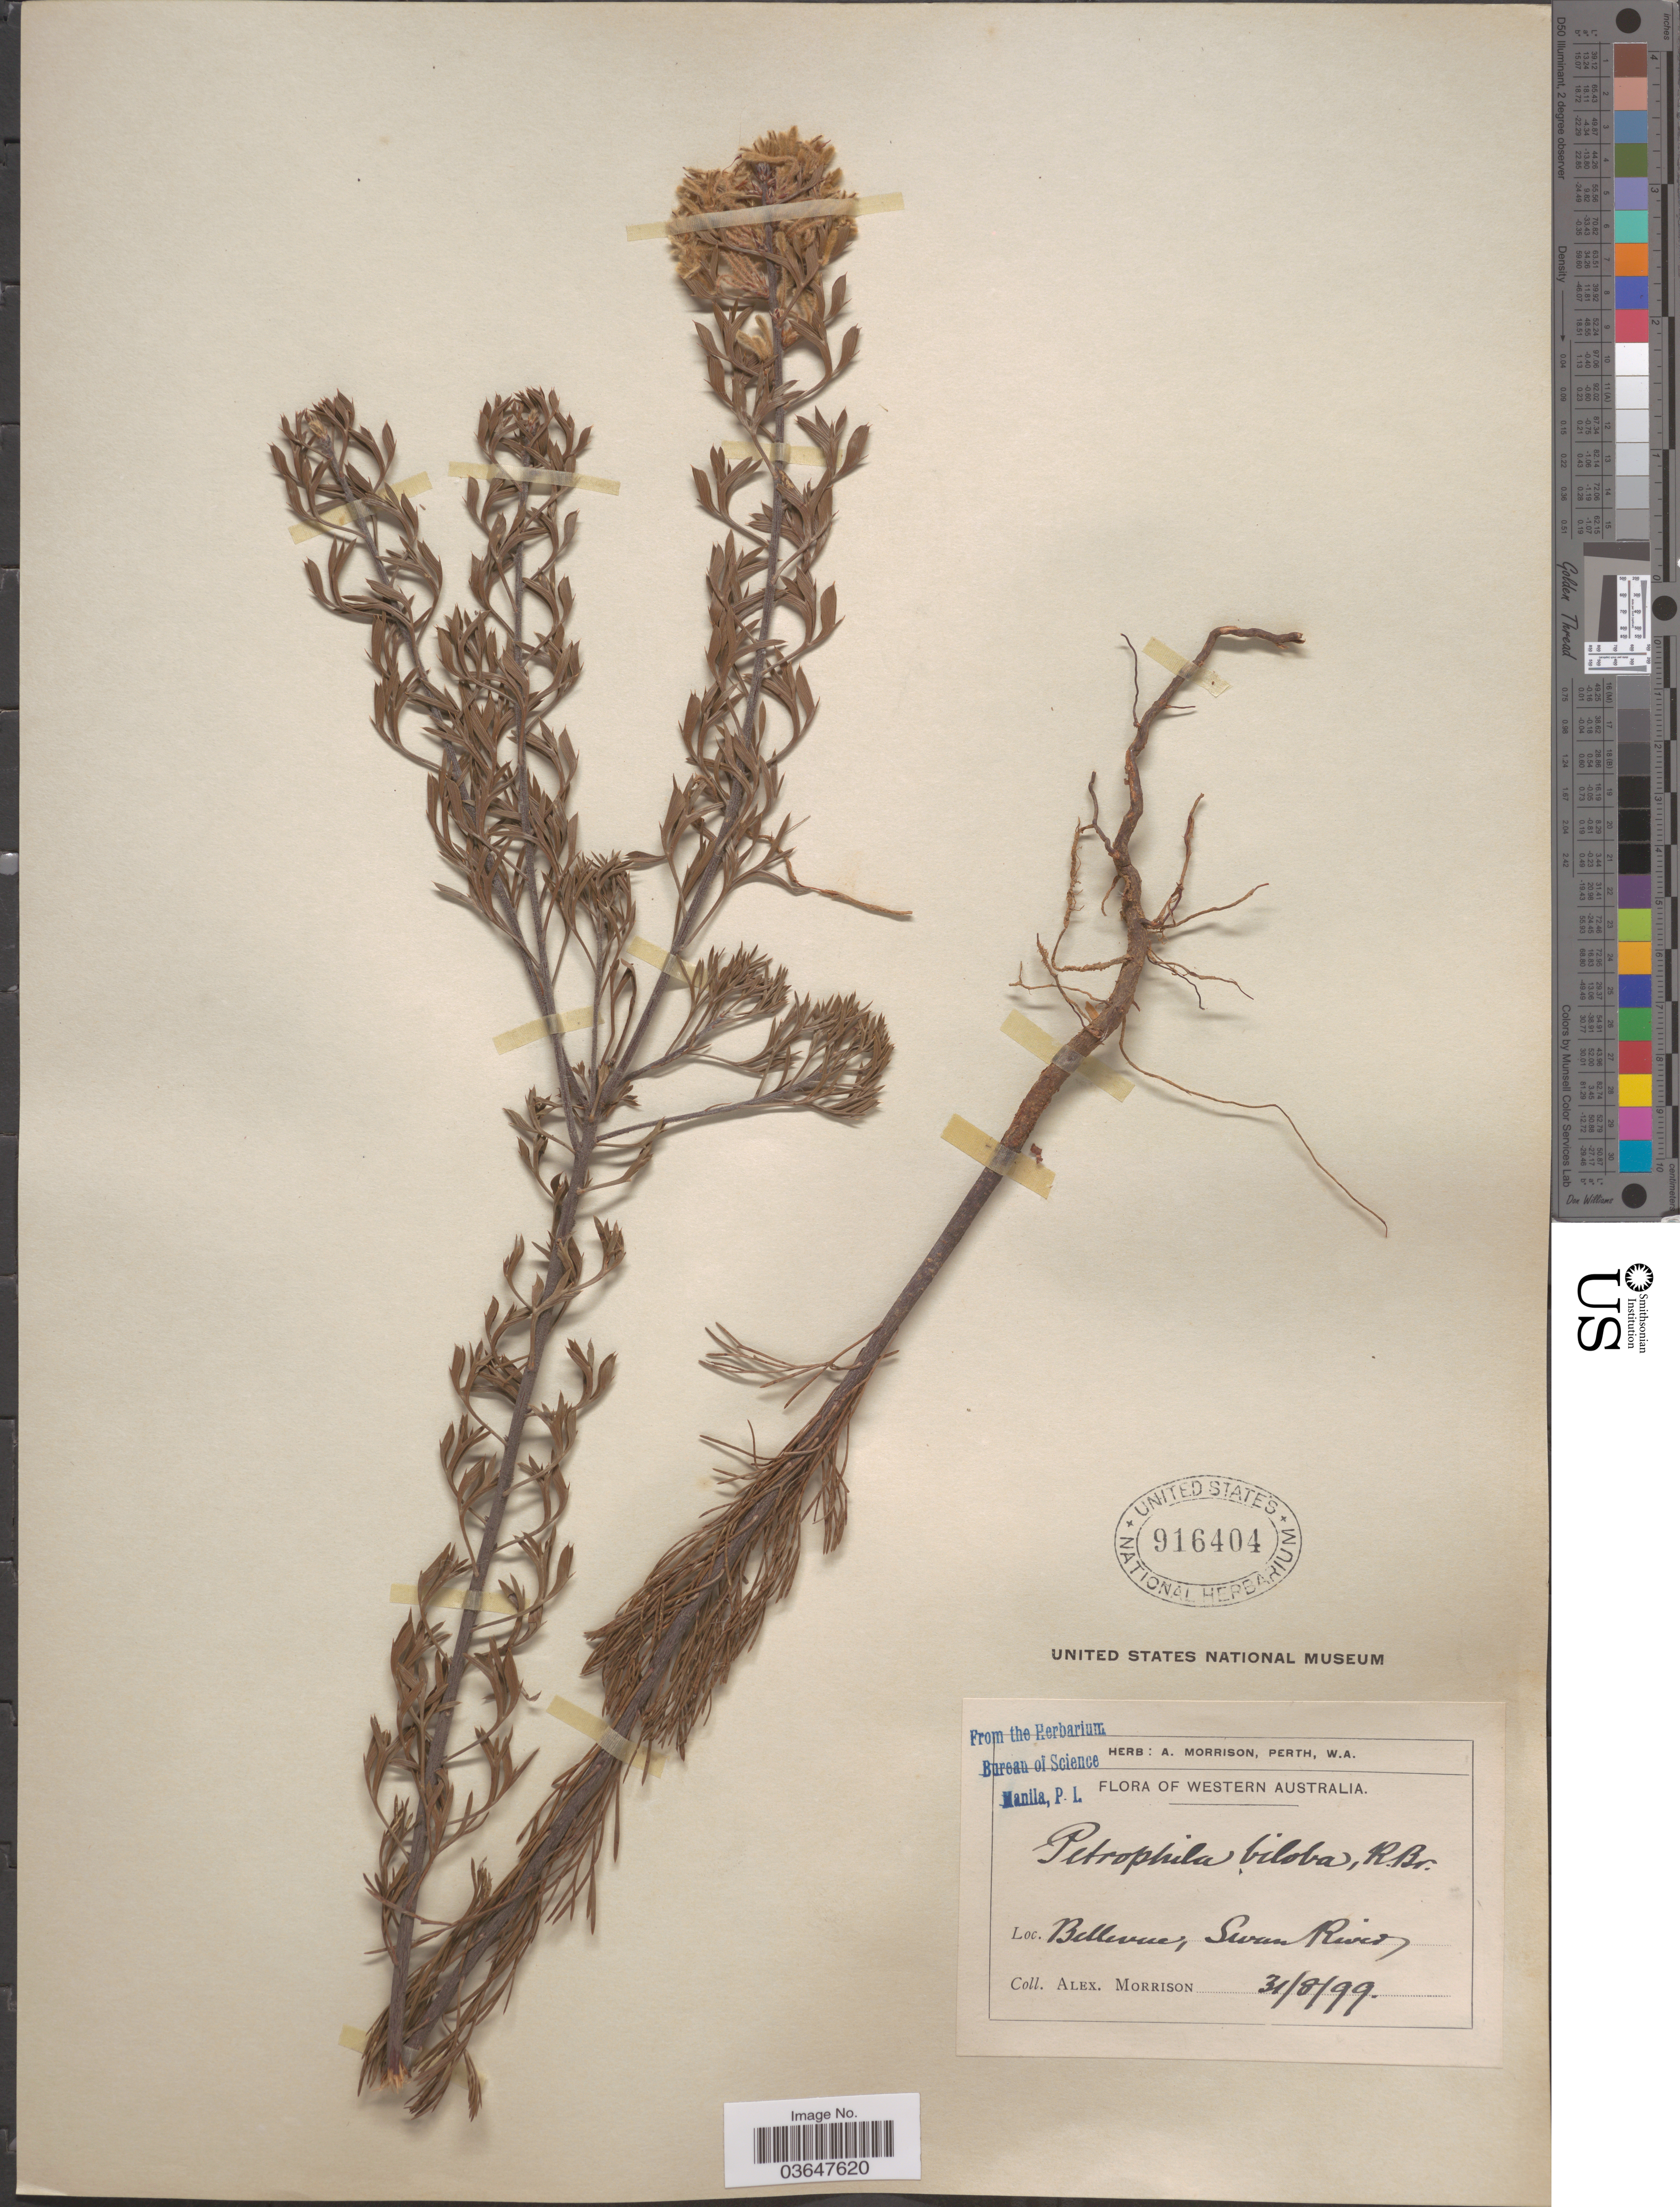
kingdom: Plantae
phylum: Tracheophyta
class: Magnoliopsida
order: Proteales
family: Proteaceae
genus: Petrophile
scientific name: Petrophile biloba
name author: Rydb.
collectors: A. Morrison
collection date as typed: Transcribed d/m/y: 31/8/99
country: Australia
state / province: Western Australia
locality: Bellevue, Swan River.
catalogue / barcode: US 916404